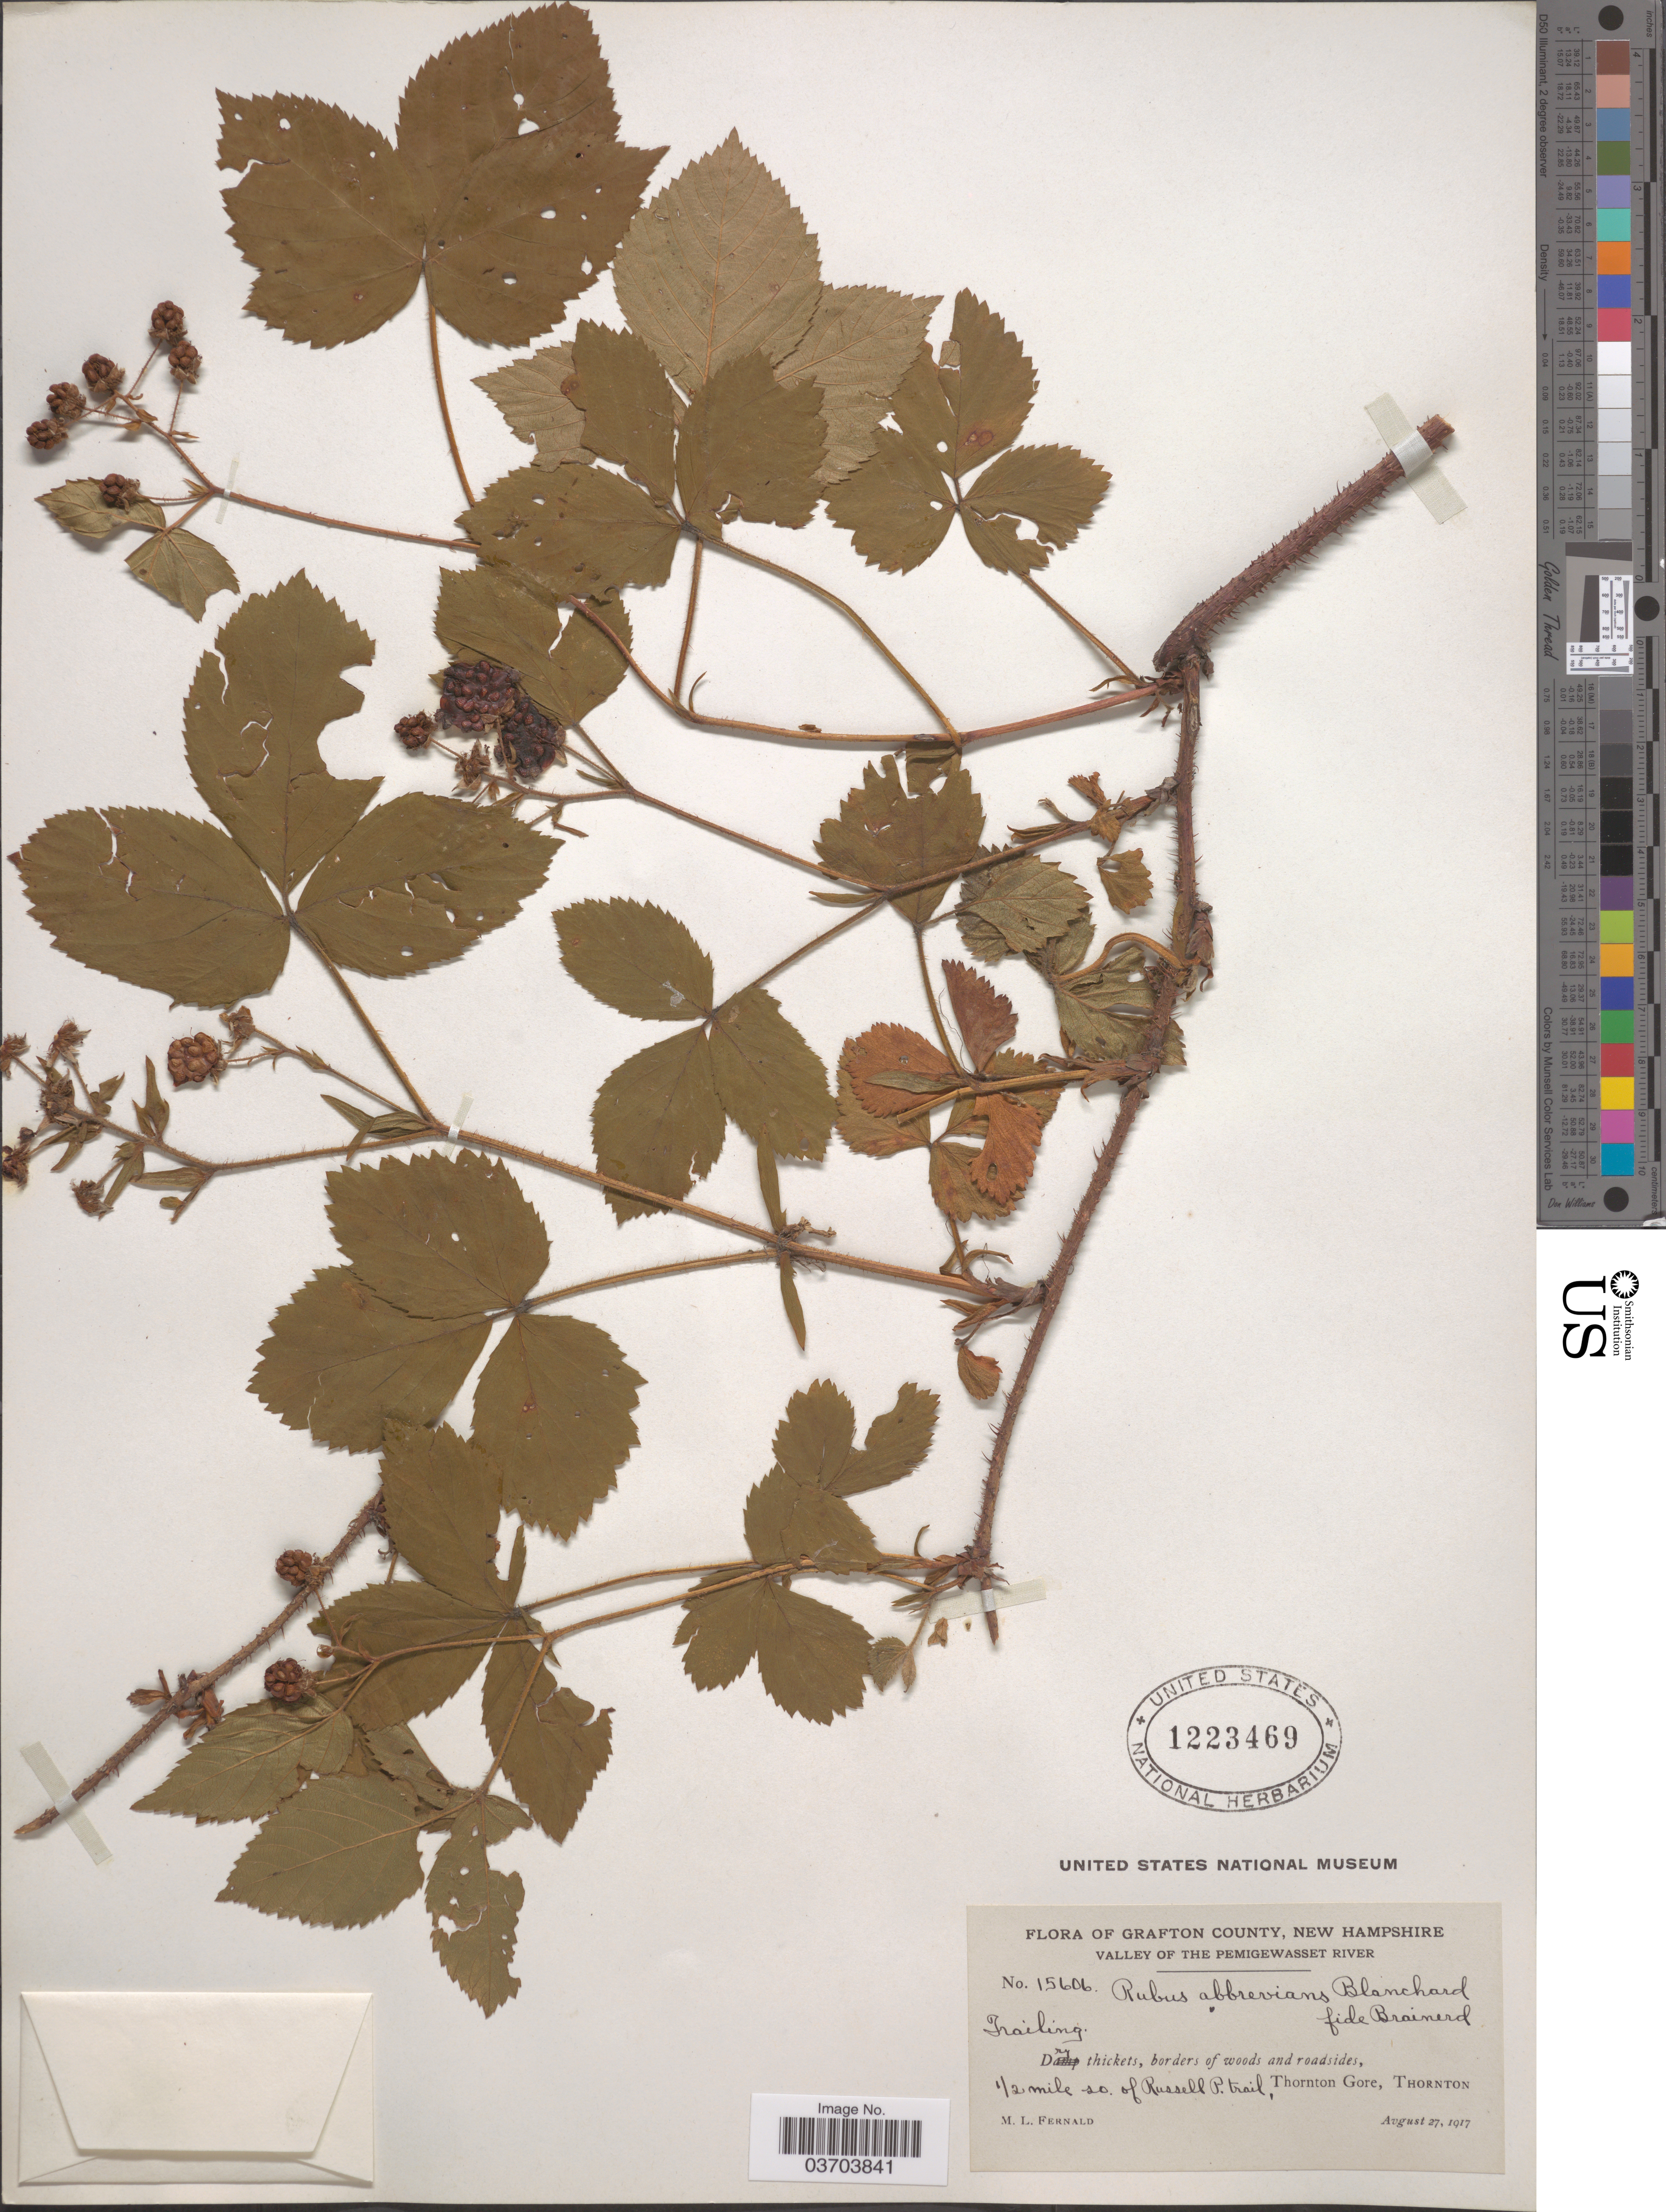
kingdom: Plantae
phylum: Tracheophyta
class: Magnoliopsida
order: Rosales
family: Rosaceae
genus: Rubus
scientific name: Rubus abbrevians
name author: Blanch.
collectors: M. L. Fernald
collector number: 15606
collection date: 1917-08-27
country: United States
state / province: New Hampshire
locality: Grafton County. Valley of the Pemigewasset River. Borders of woods and roadsides, ½ mile so. of Russell P. trail, Thornton Gore, Thornton.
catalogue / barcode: US 1223469